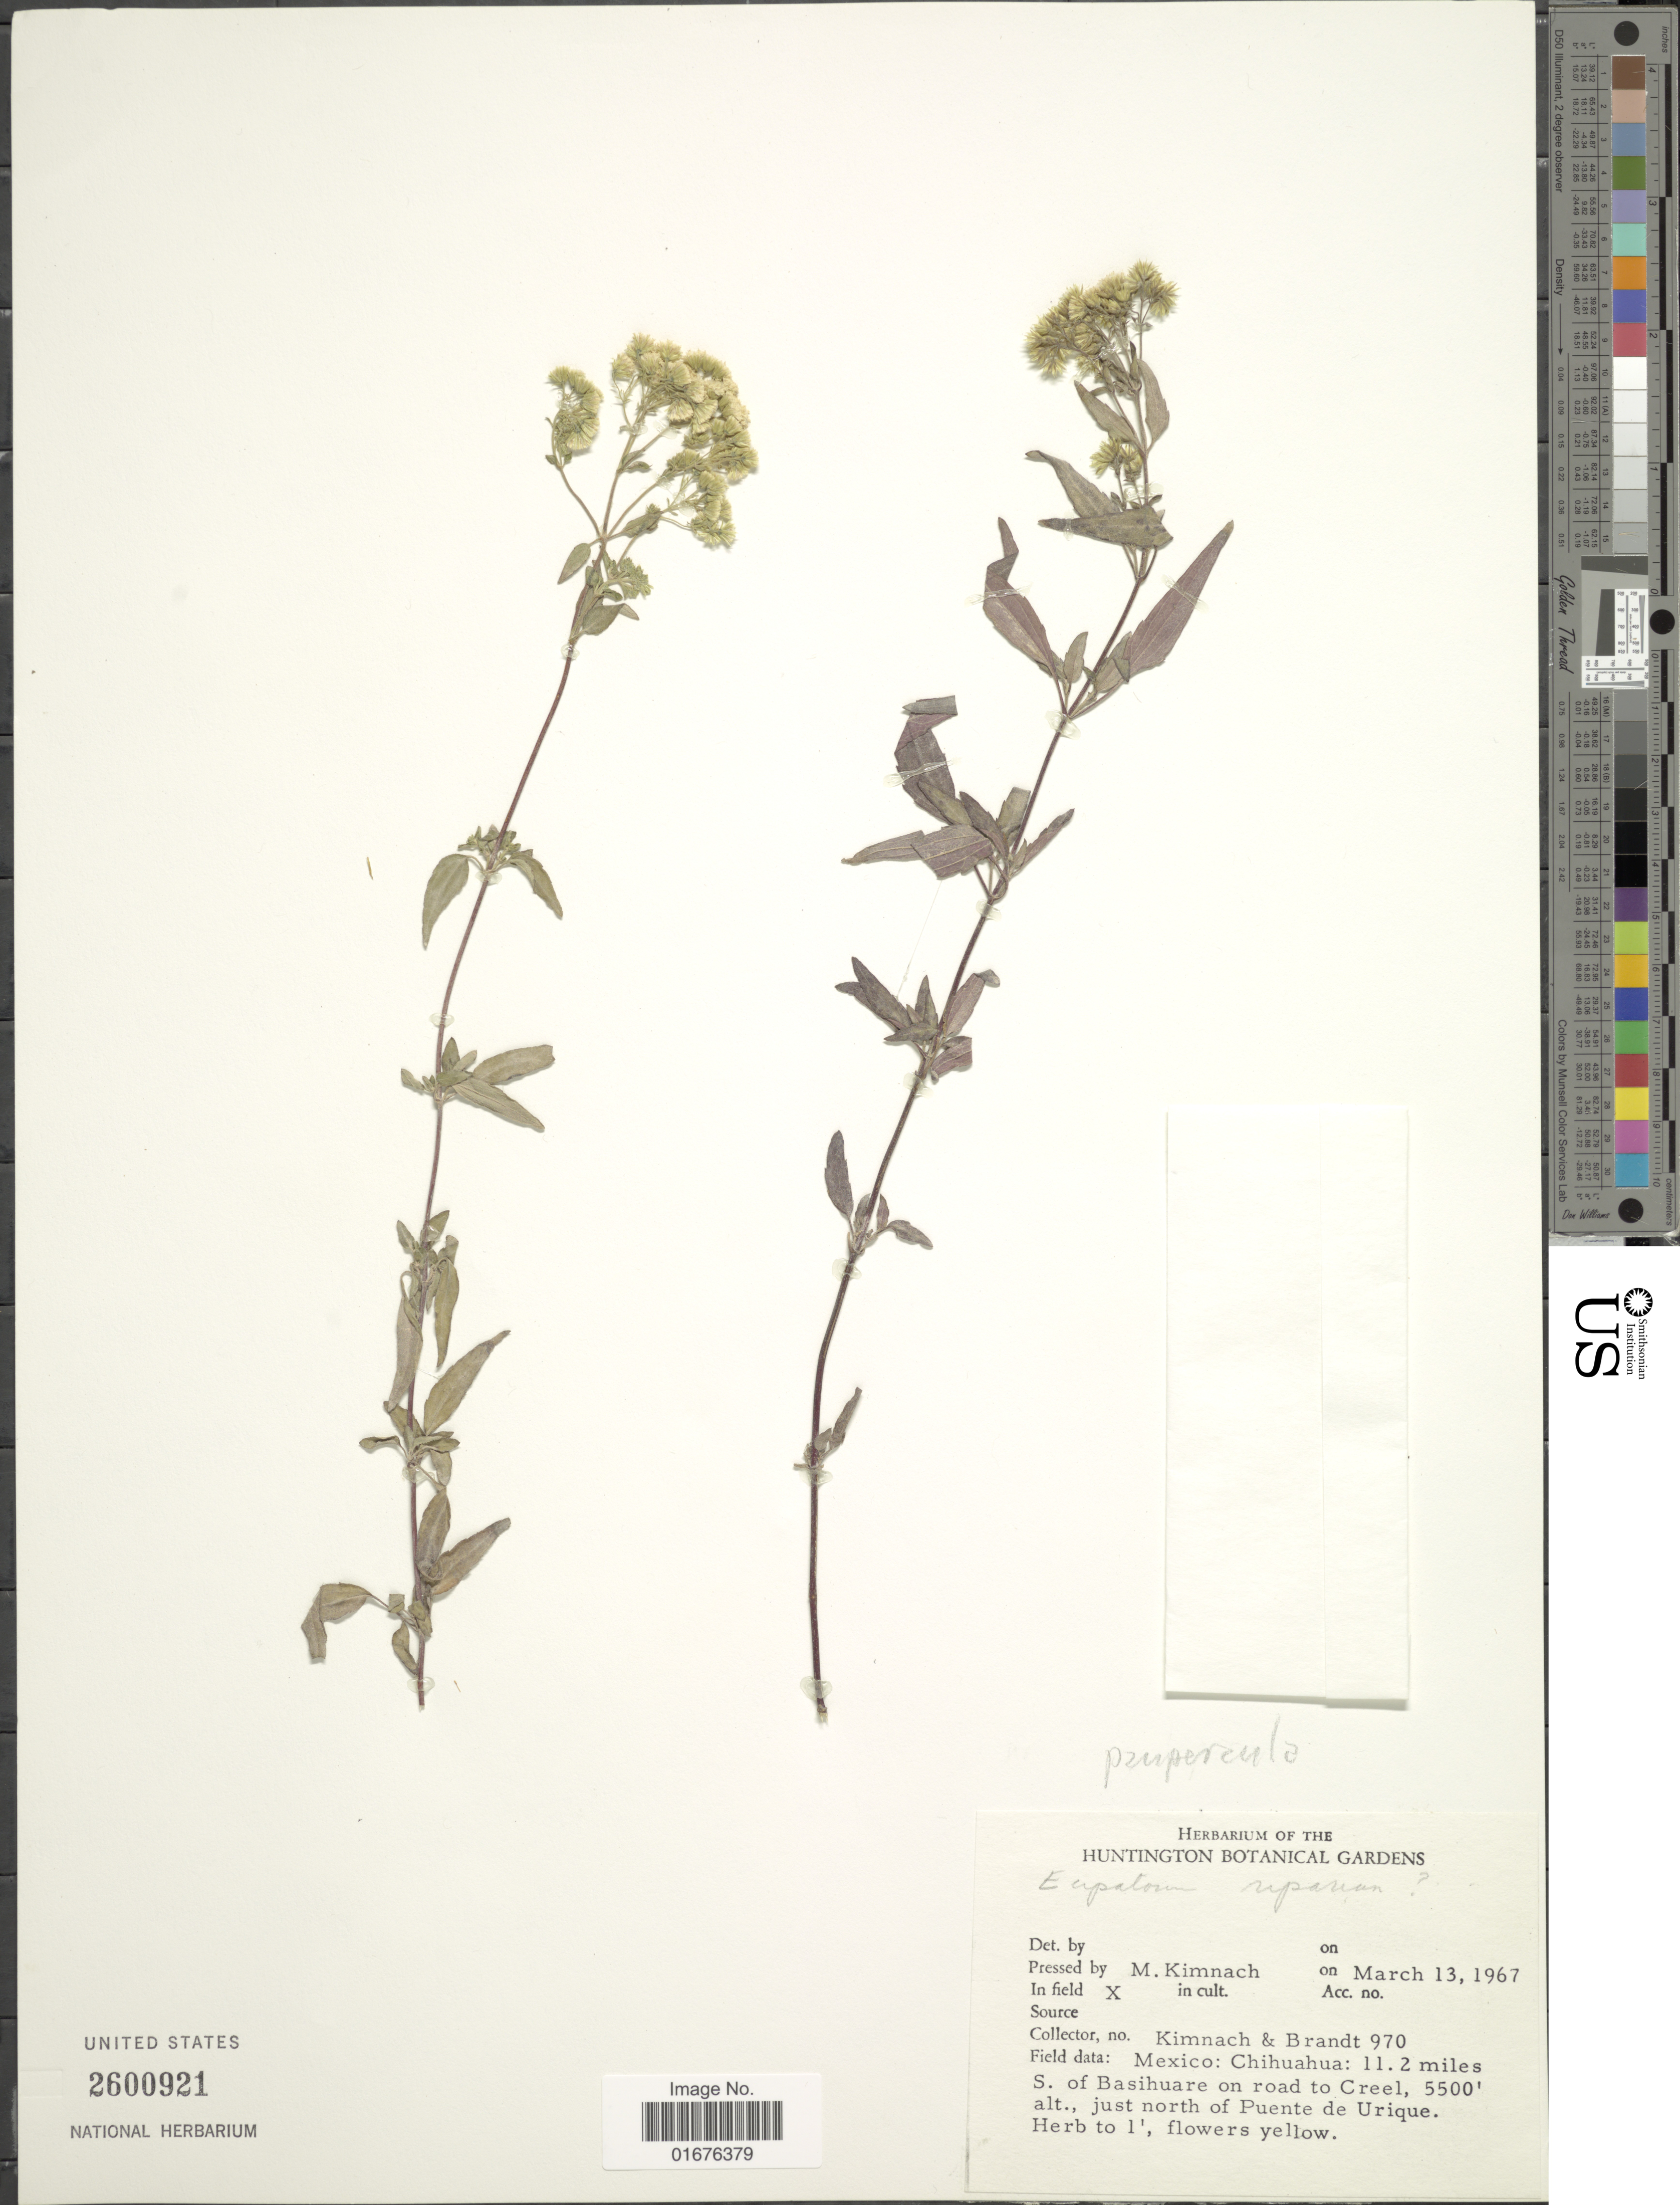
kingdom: Plantae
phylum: Tracheophyta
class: Magnoliopsida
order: Asterales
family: Asteraceae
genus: Ageratina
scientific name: Ageratina paupercula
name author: (A. Gray) R.M. King & H. Rob.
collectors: -. Kimnach & Brandt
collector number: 970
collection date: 1967-03-13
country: Mexico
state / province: Chihuahua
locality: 11.2 miles S. of Basihuare on road to Creel, just north of Puente de Urique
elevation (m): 1676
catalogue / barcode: US 2600921